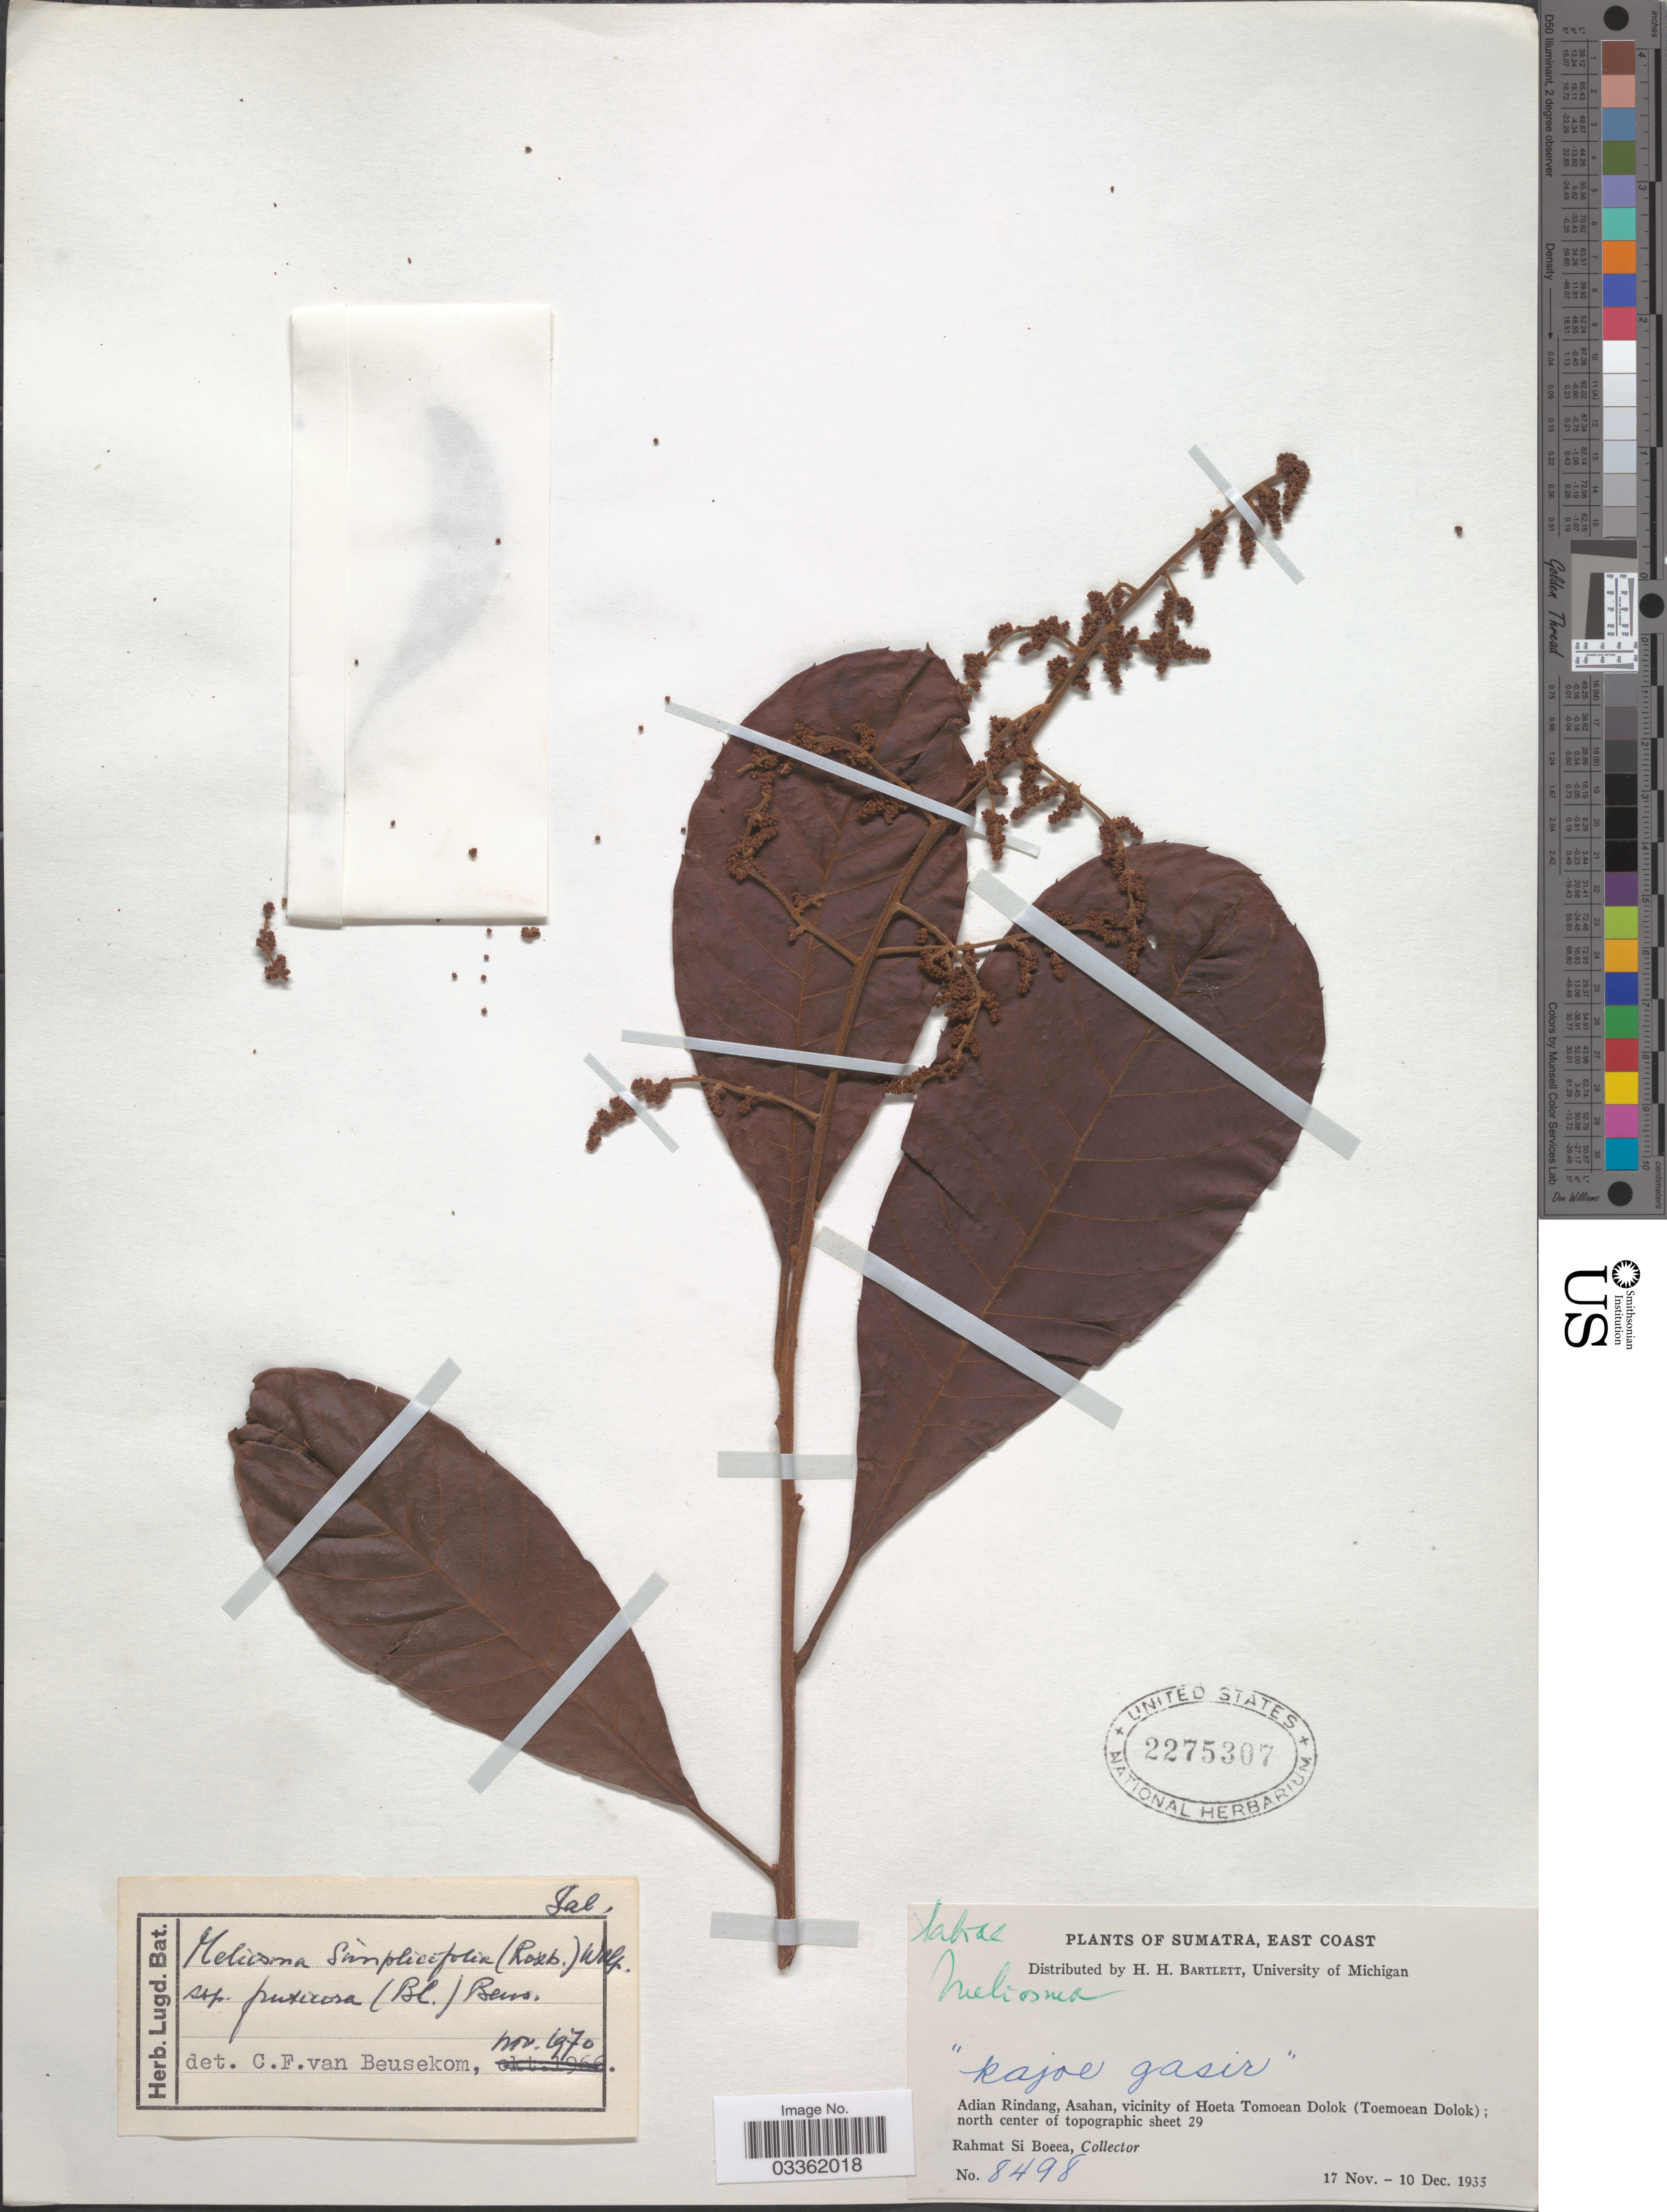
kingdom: Plantae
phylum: Tracheophyta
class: Magnoliopsida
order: Proteales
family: Sabiaceae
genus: Meliosma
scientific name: Meliosma simplicifolia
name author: (Roxb.) Walp.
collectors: Rahmat Si Boeea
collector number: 8498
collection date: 1935-11-17/1935-12-10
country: Indonesia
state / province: Sumatra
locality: East Coast. Adian Rindang, Asahan, vicinity of Hoeta Tomoean Dolok (Toemoean Dolok); north center of topographic sheet 29.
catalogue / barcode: US 2275307